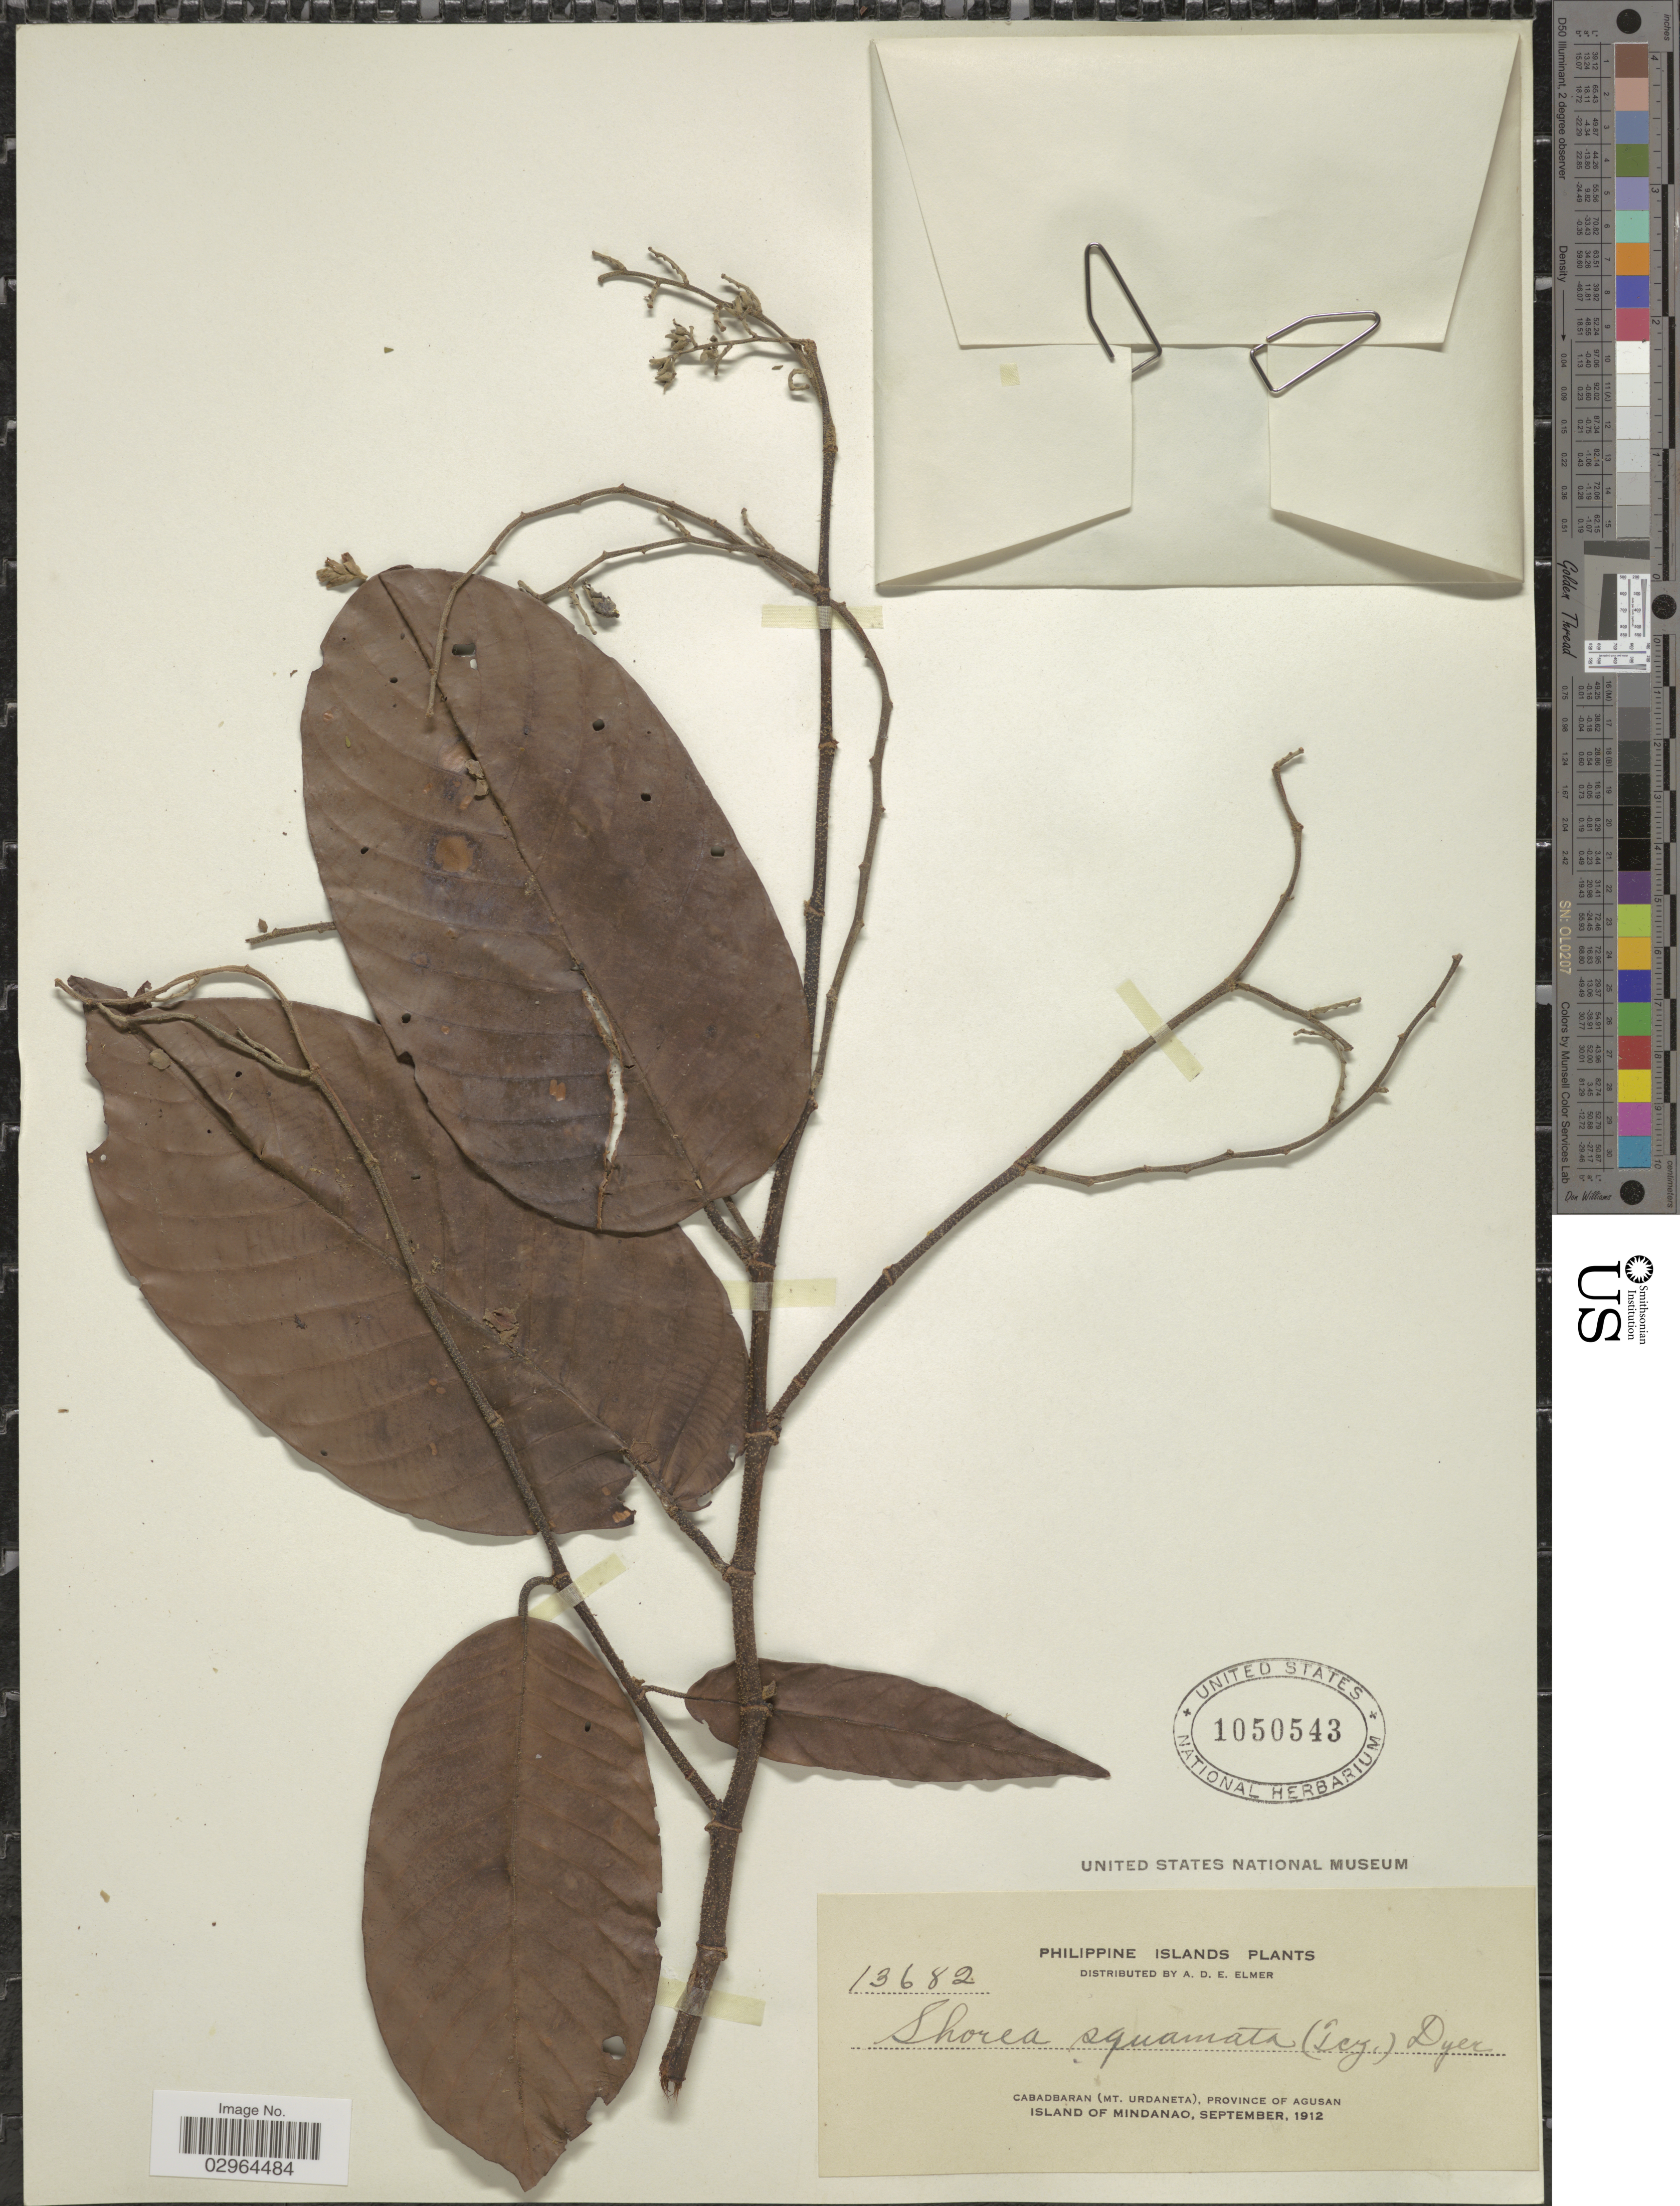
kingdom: Plantae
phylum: Tracheophyta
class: Magnoliopsida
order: Malvales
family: Dipterocarpaceae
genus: Rubroshorea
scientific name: Rubroshorea palosapis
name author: (Blanco) P.S. Ashton & J. Heck.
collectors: A. D. E. Elmer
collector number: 13682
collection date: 1912-09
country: Philippines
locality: Cabadbaran (Mt. Urdaneta), Province of Agusan, Island of Mindanao.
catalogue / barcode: US 1050543